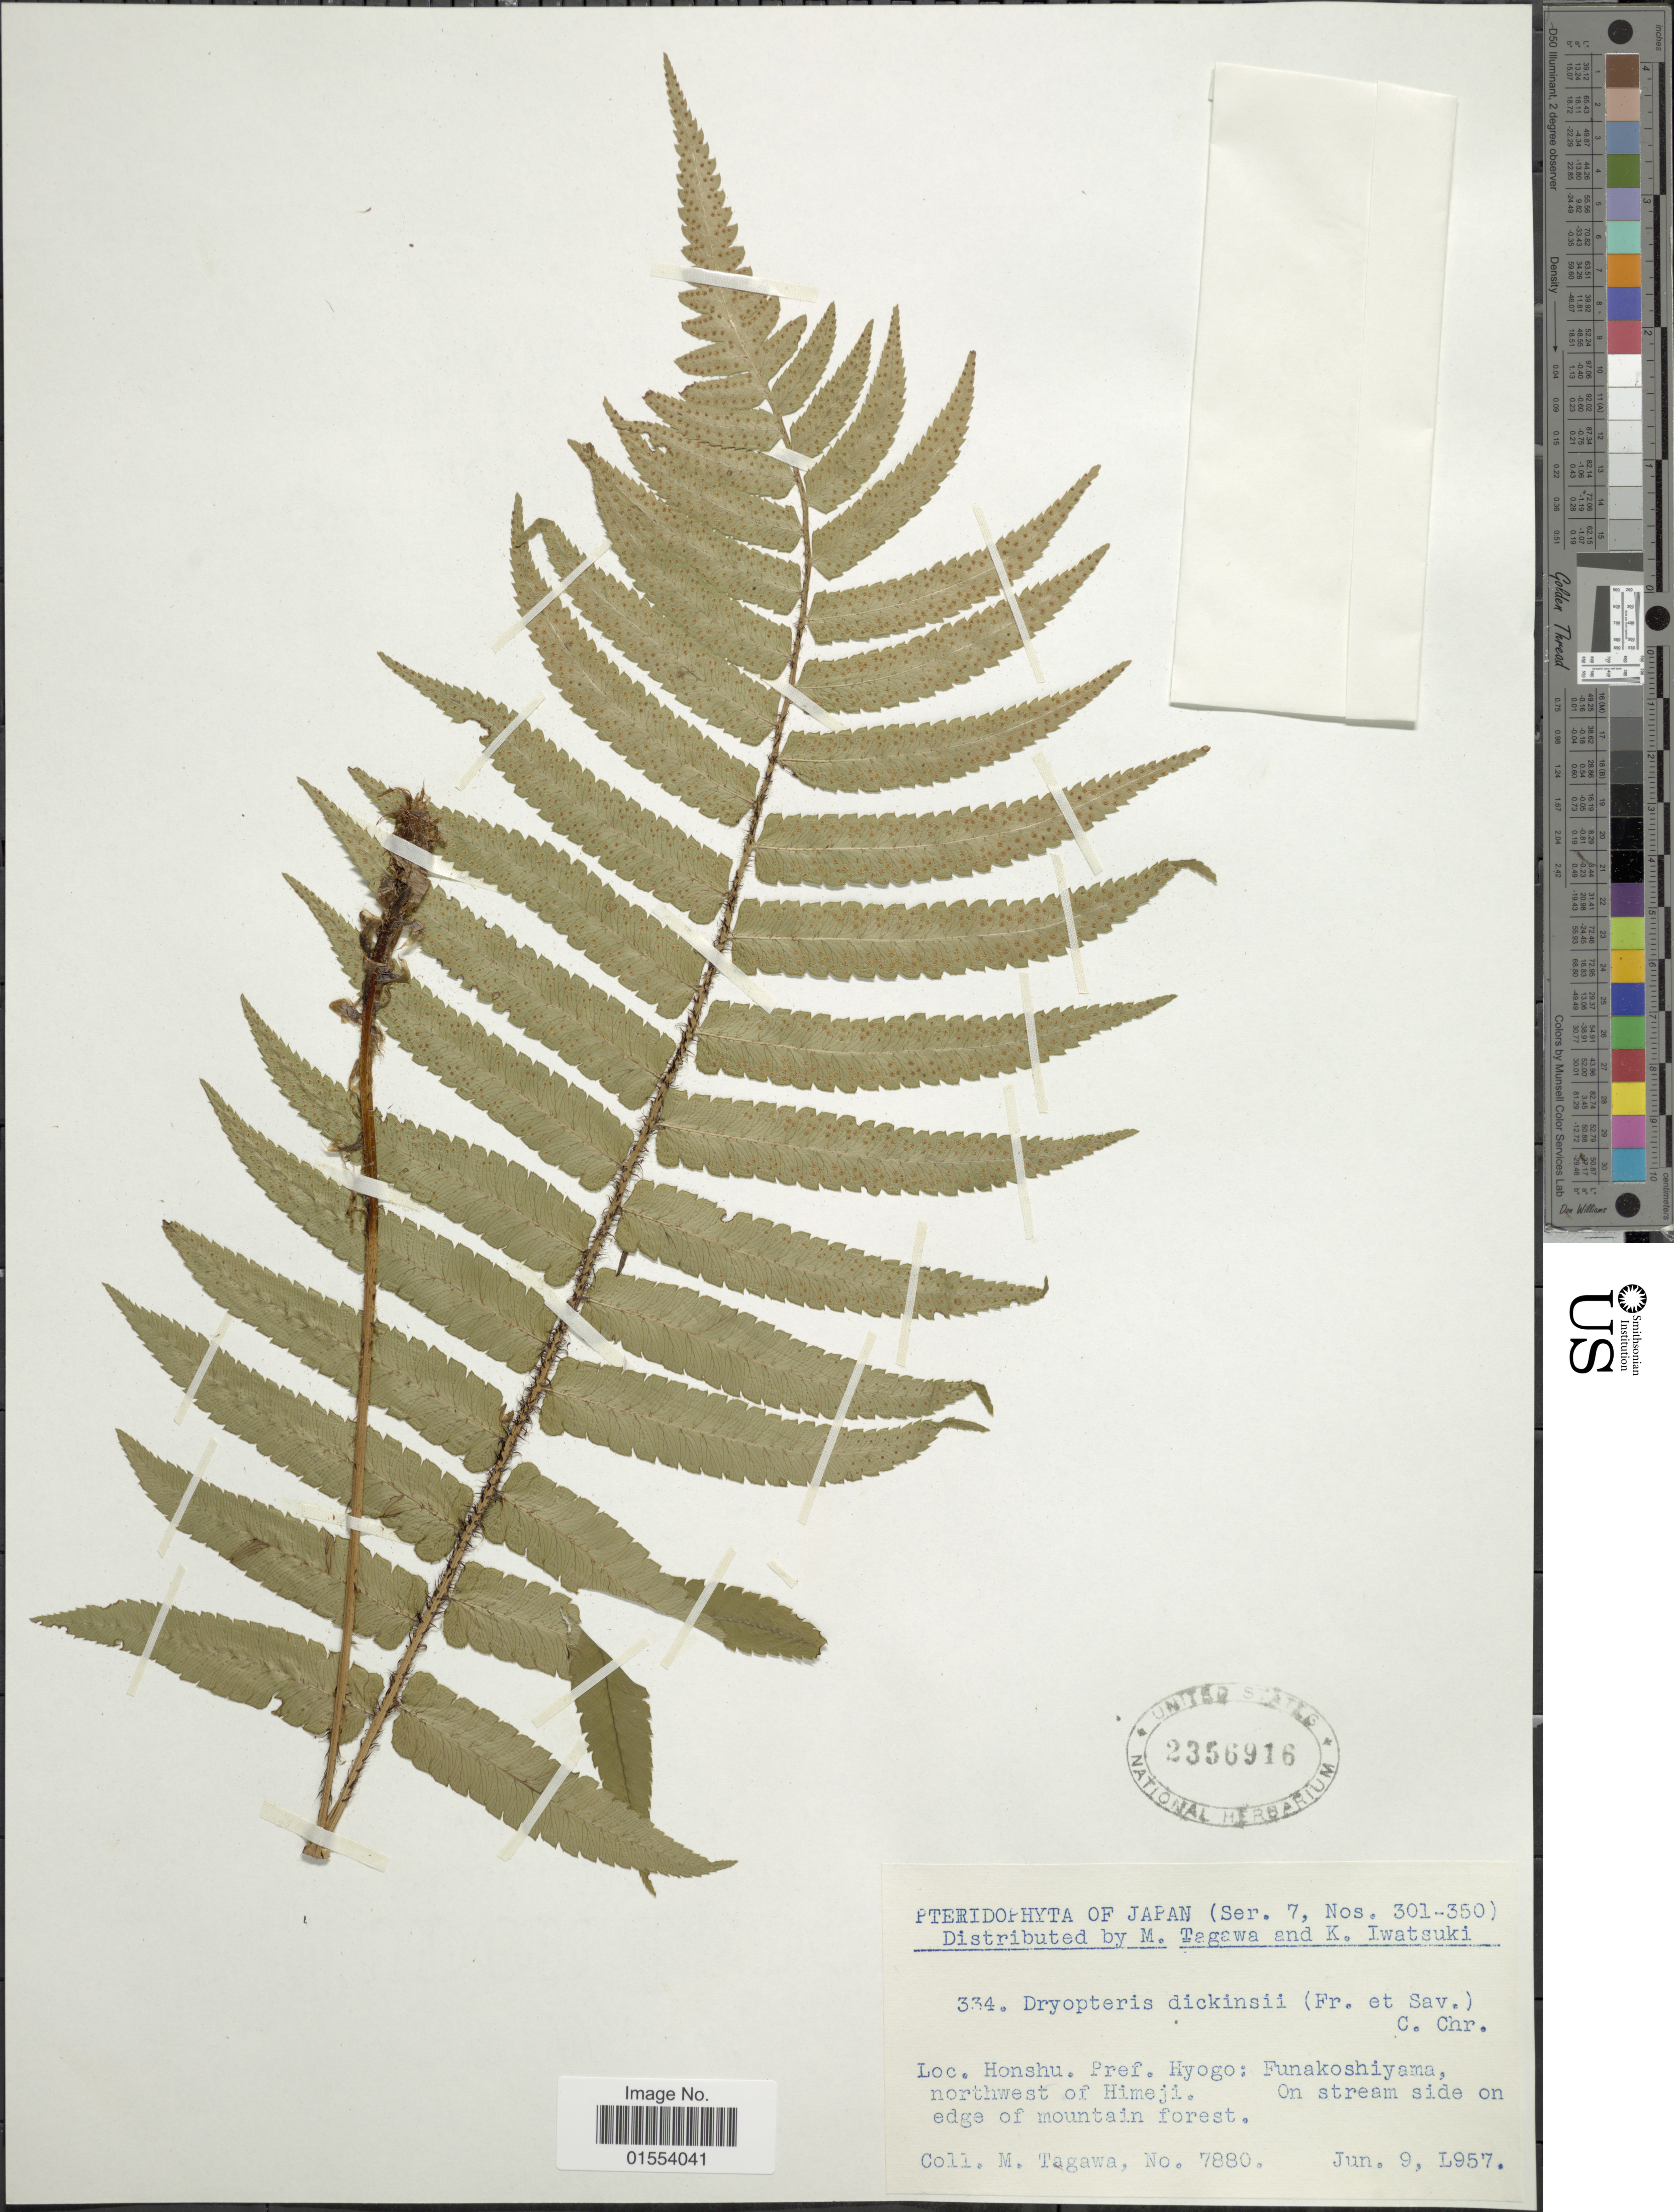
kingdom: Plantae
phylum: Tracheophyta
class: Polypodiopsida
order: Polypodiales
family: Dryopteridaceae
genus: Dryopteris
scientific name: Dryopteris dickinsii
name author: (Franch. & Sav.) Christ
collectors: M. Tagawa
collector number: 7880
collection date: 1957-06-09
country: Japan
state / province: Hyogo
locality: Honshu. Pref. Hyogo: Funakoshiyama northwest of Himeji.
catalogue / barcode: US 2356916